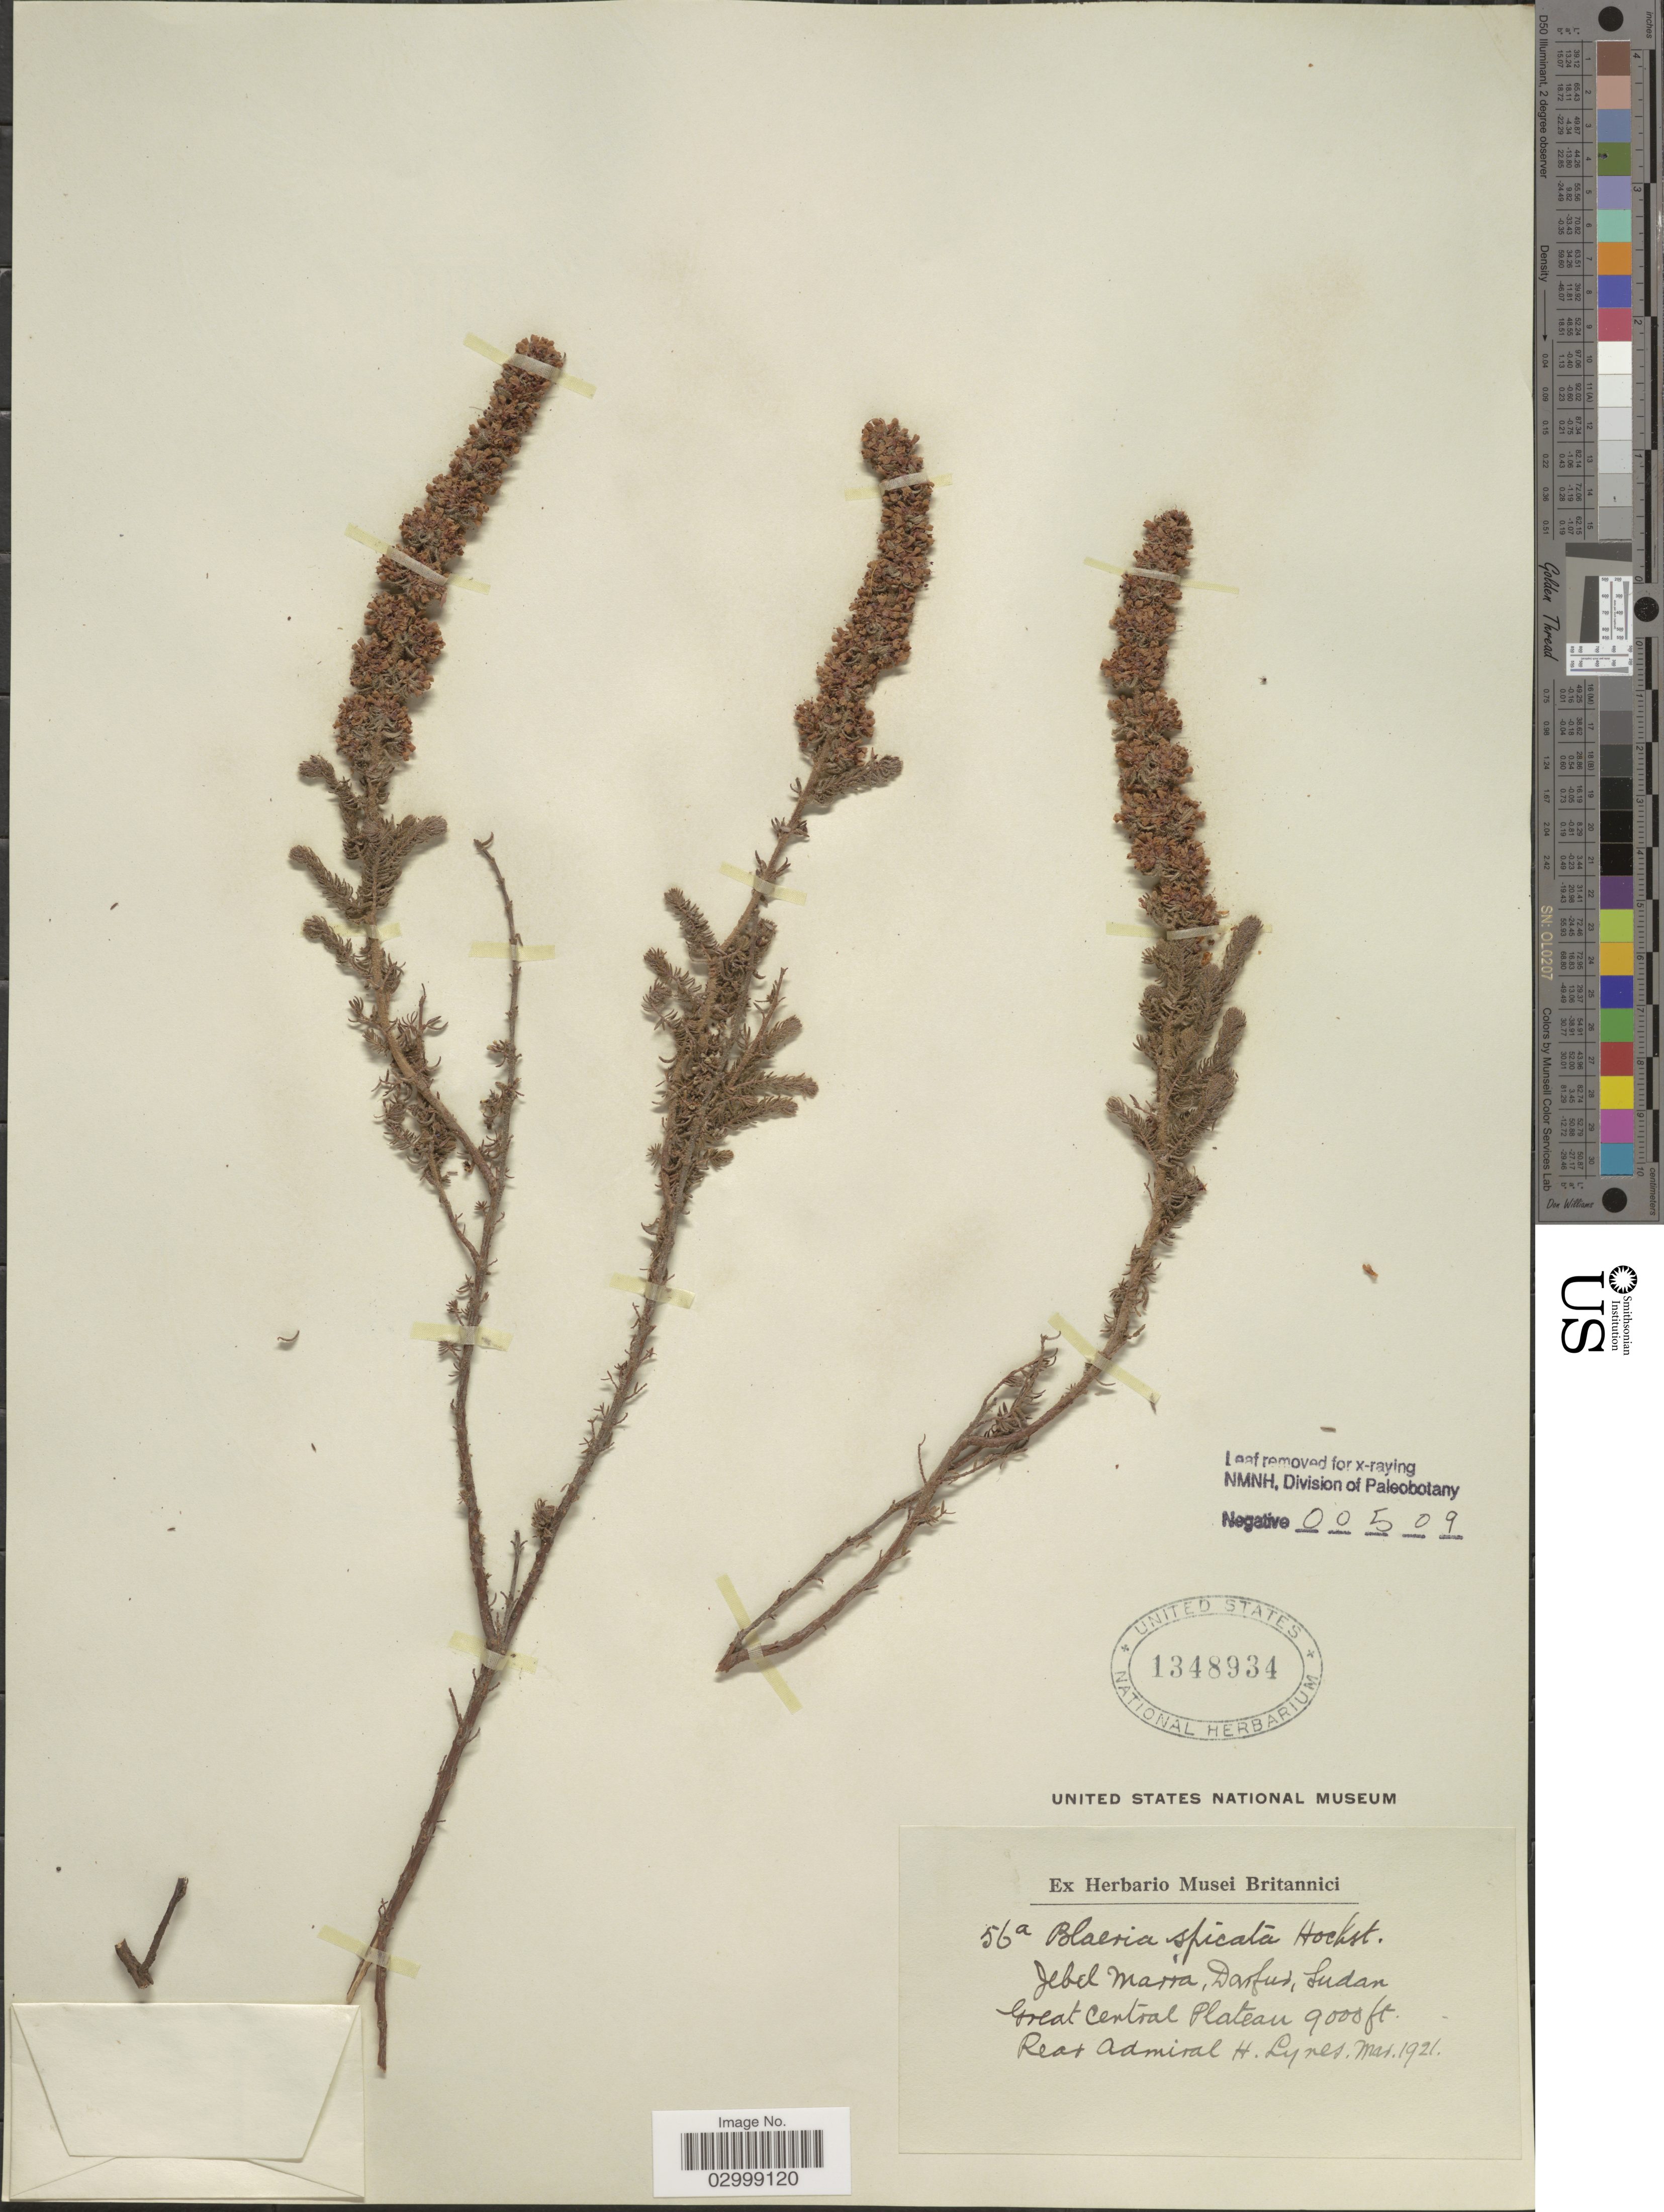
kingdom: Plantae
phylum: Tracheophyta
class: Magnoliopsida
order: Ericales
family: Ericaceae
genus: Blaeria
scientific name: Blaeria spicata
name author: Hochst. ex A. Rich.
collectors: H. Lynes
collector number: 56A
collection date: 1921-03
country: Sudan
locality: Jebel Marra, Darfur, Sudan Great Central Plateau.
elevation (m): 2743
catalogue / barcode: US 1348934